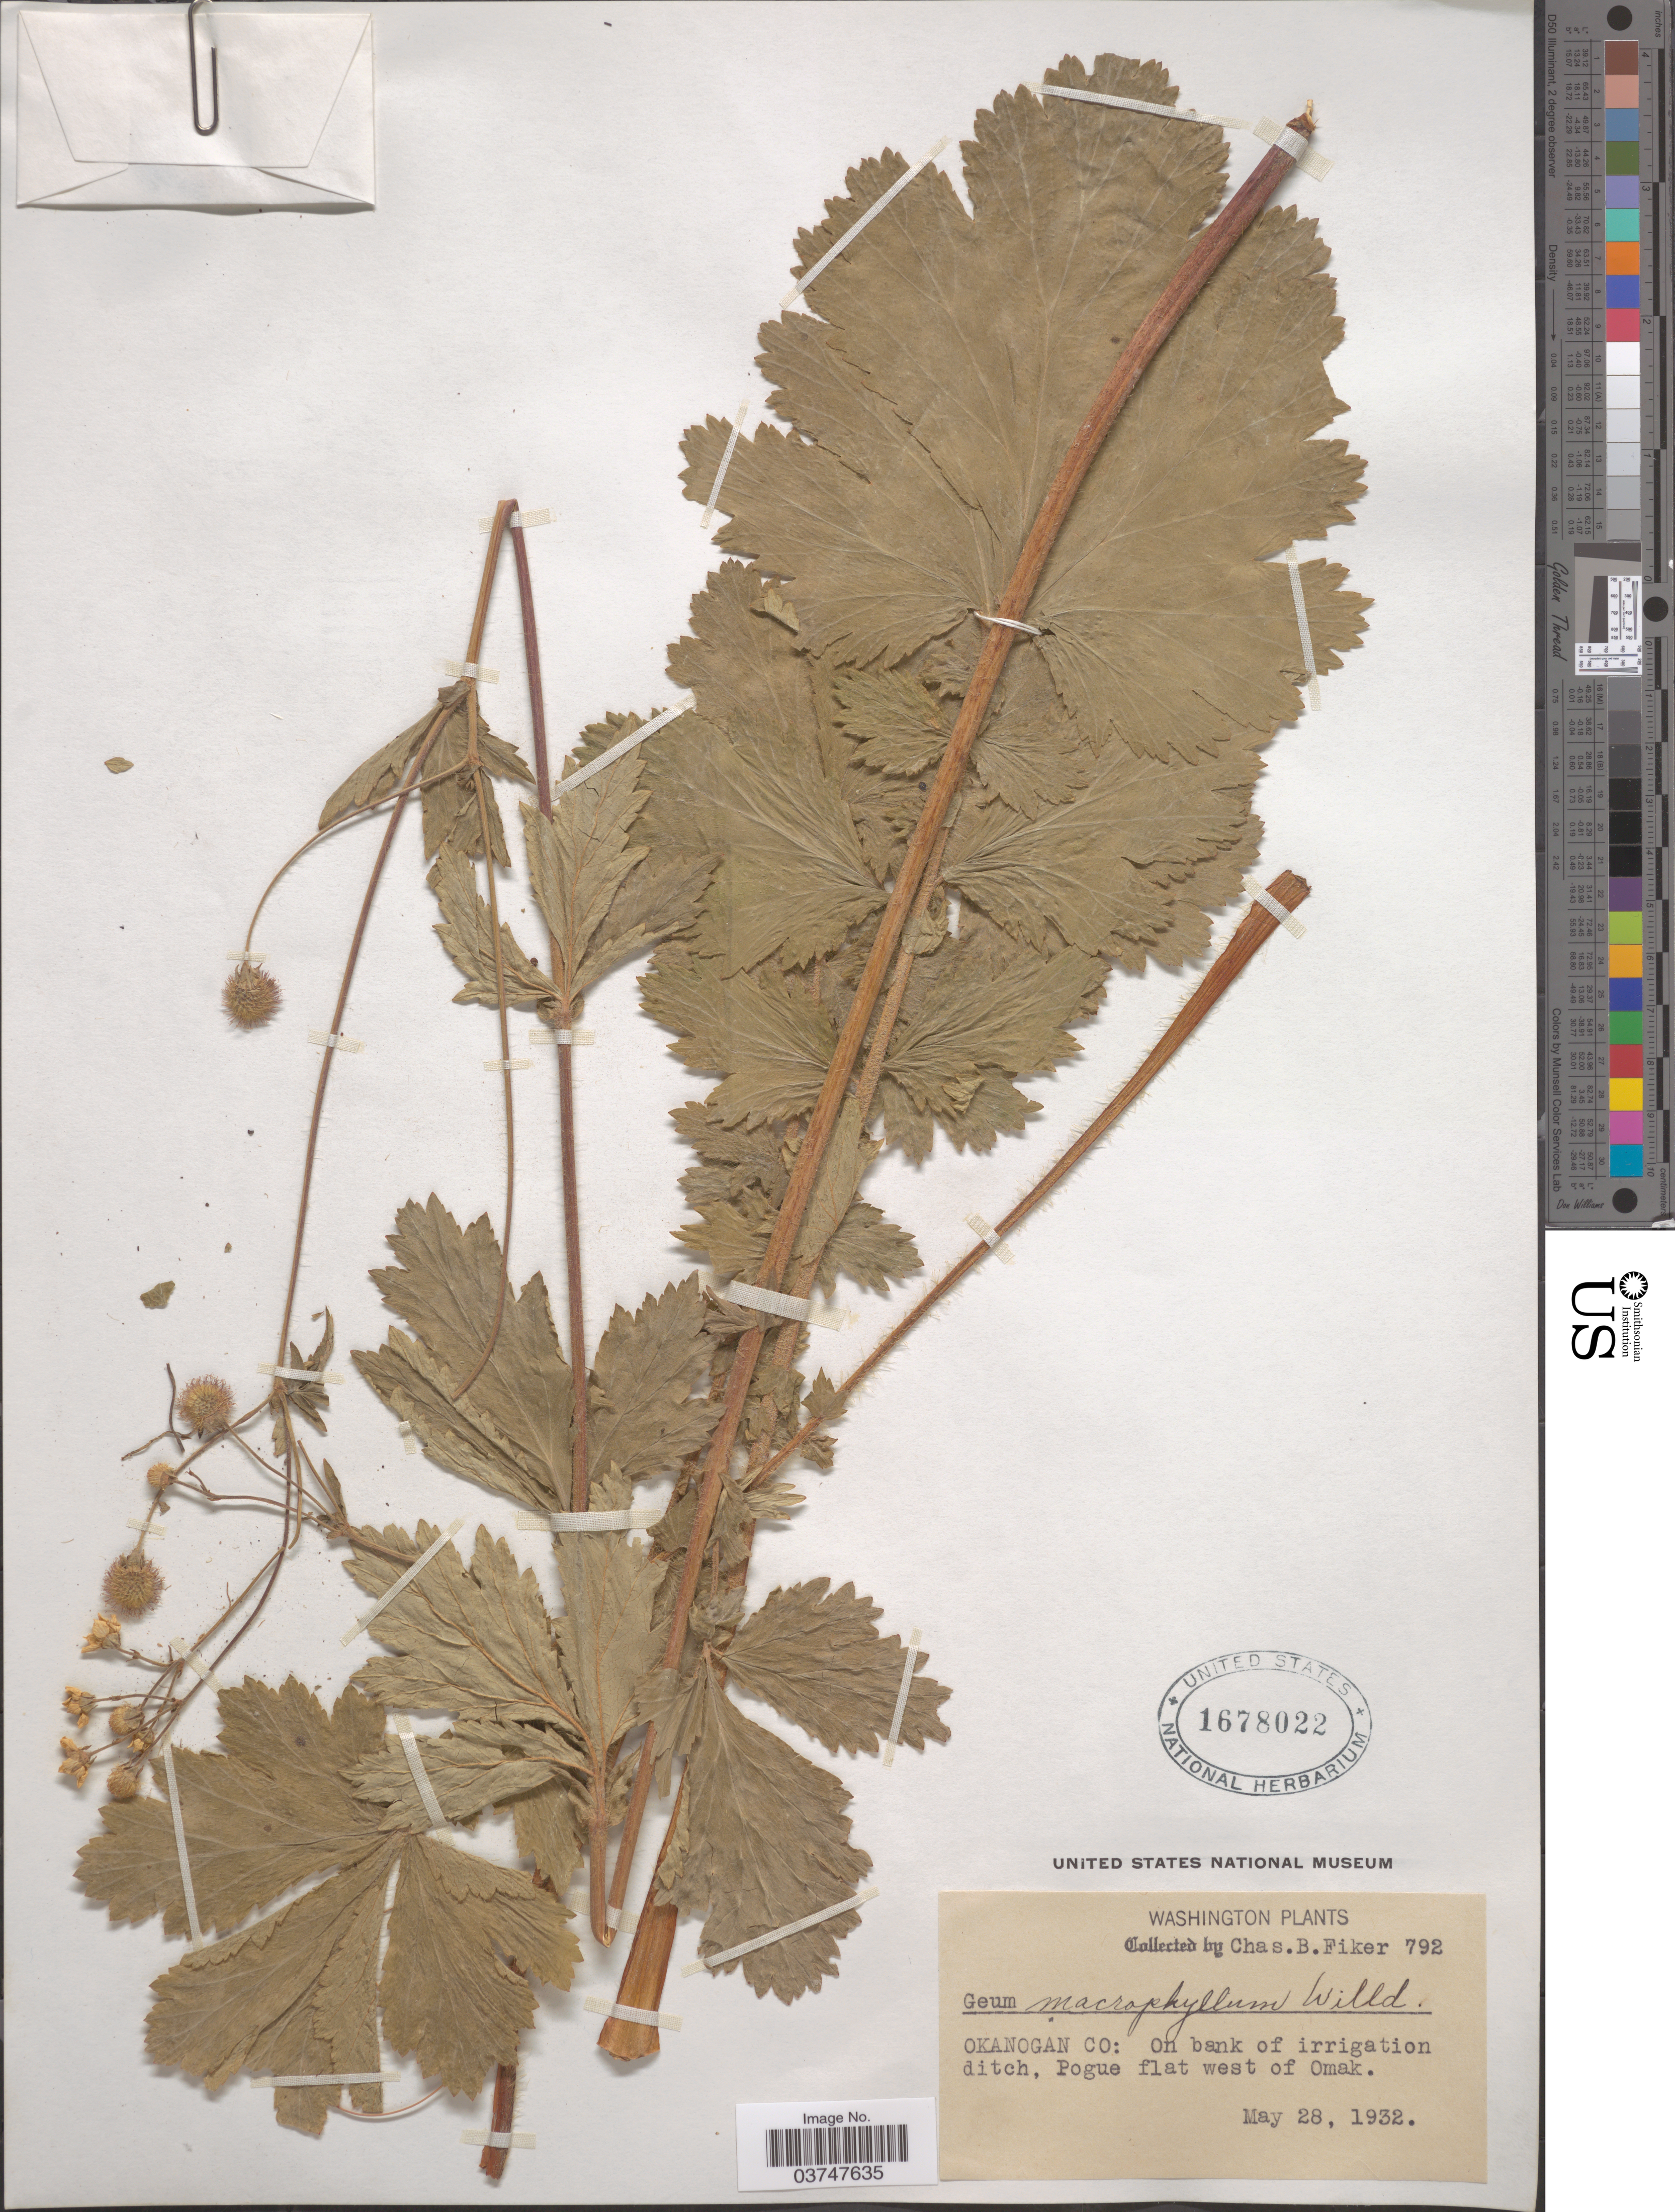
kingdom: Plantae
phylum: Tracheophyta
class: Magnoliopsida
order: Rosales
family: Rosaceae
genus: Geum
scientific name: Geum macrophyllum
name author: Willd.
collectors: C. Fiker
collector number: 792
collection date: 1932-05-28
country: United States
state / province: Washington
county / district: Okanogan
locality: Okanogan Co: On bank of irrigation ditch, Pogue flat west of Omak.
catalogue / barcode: US 1678022